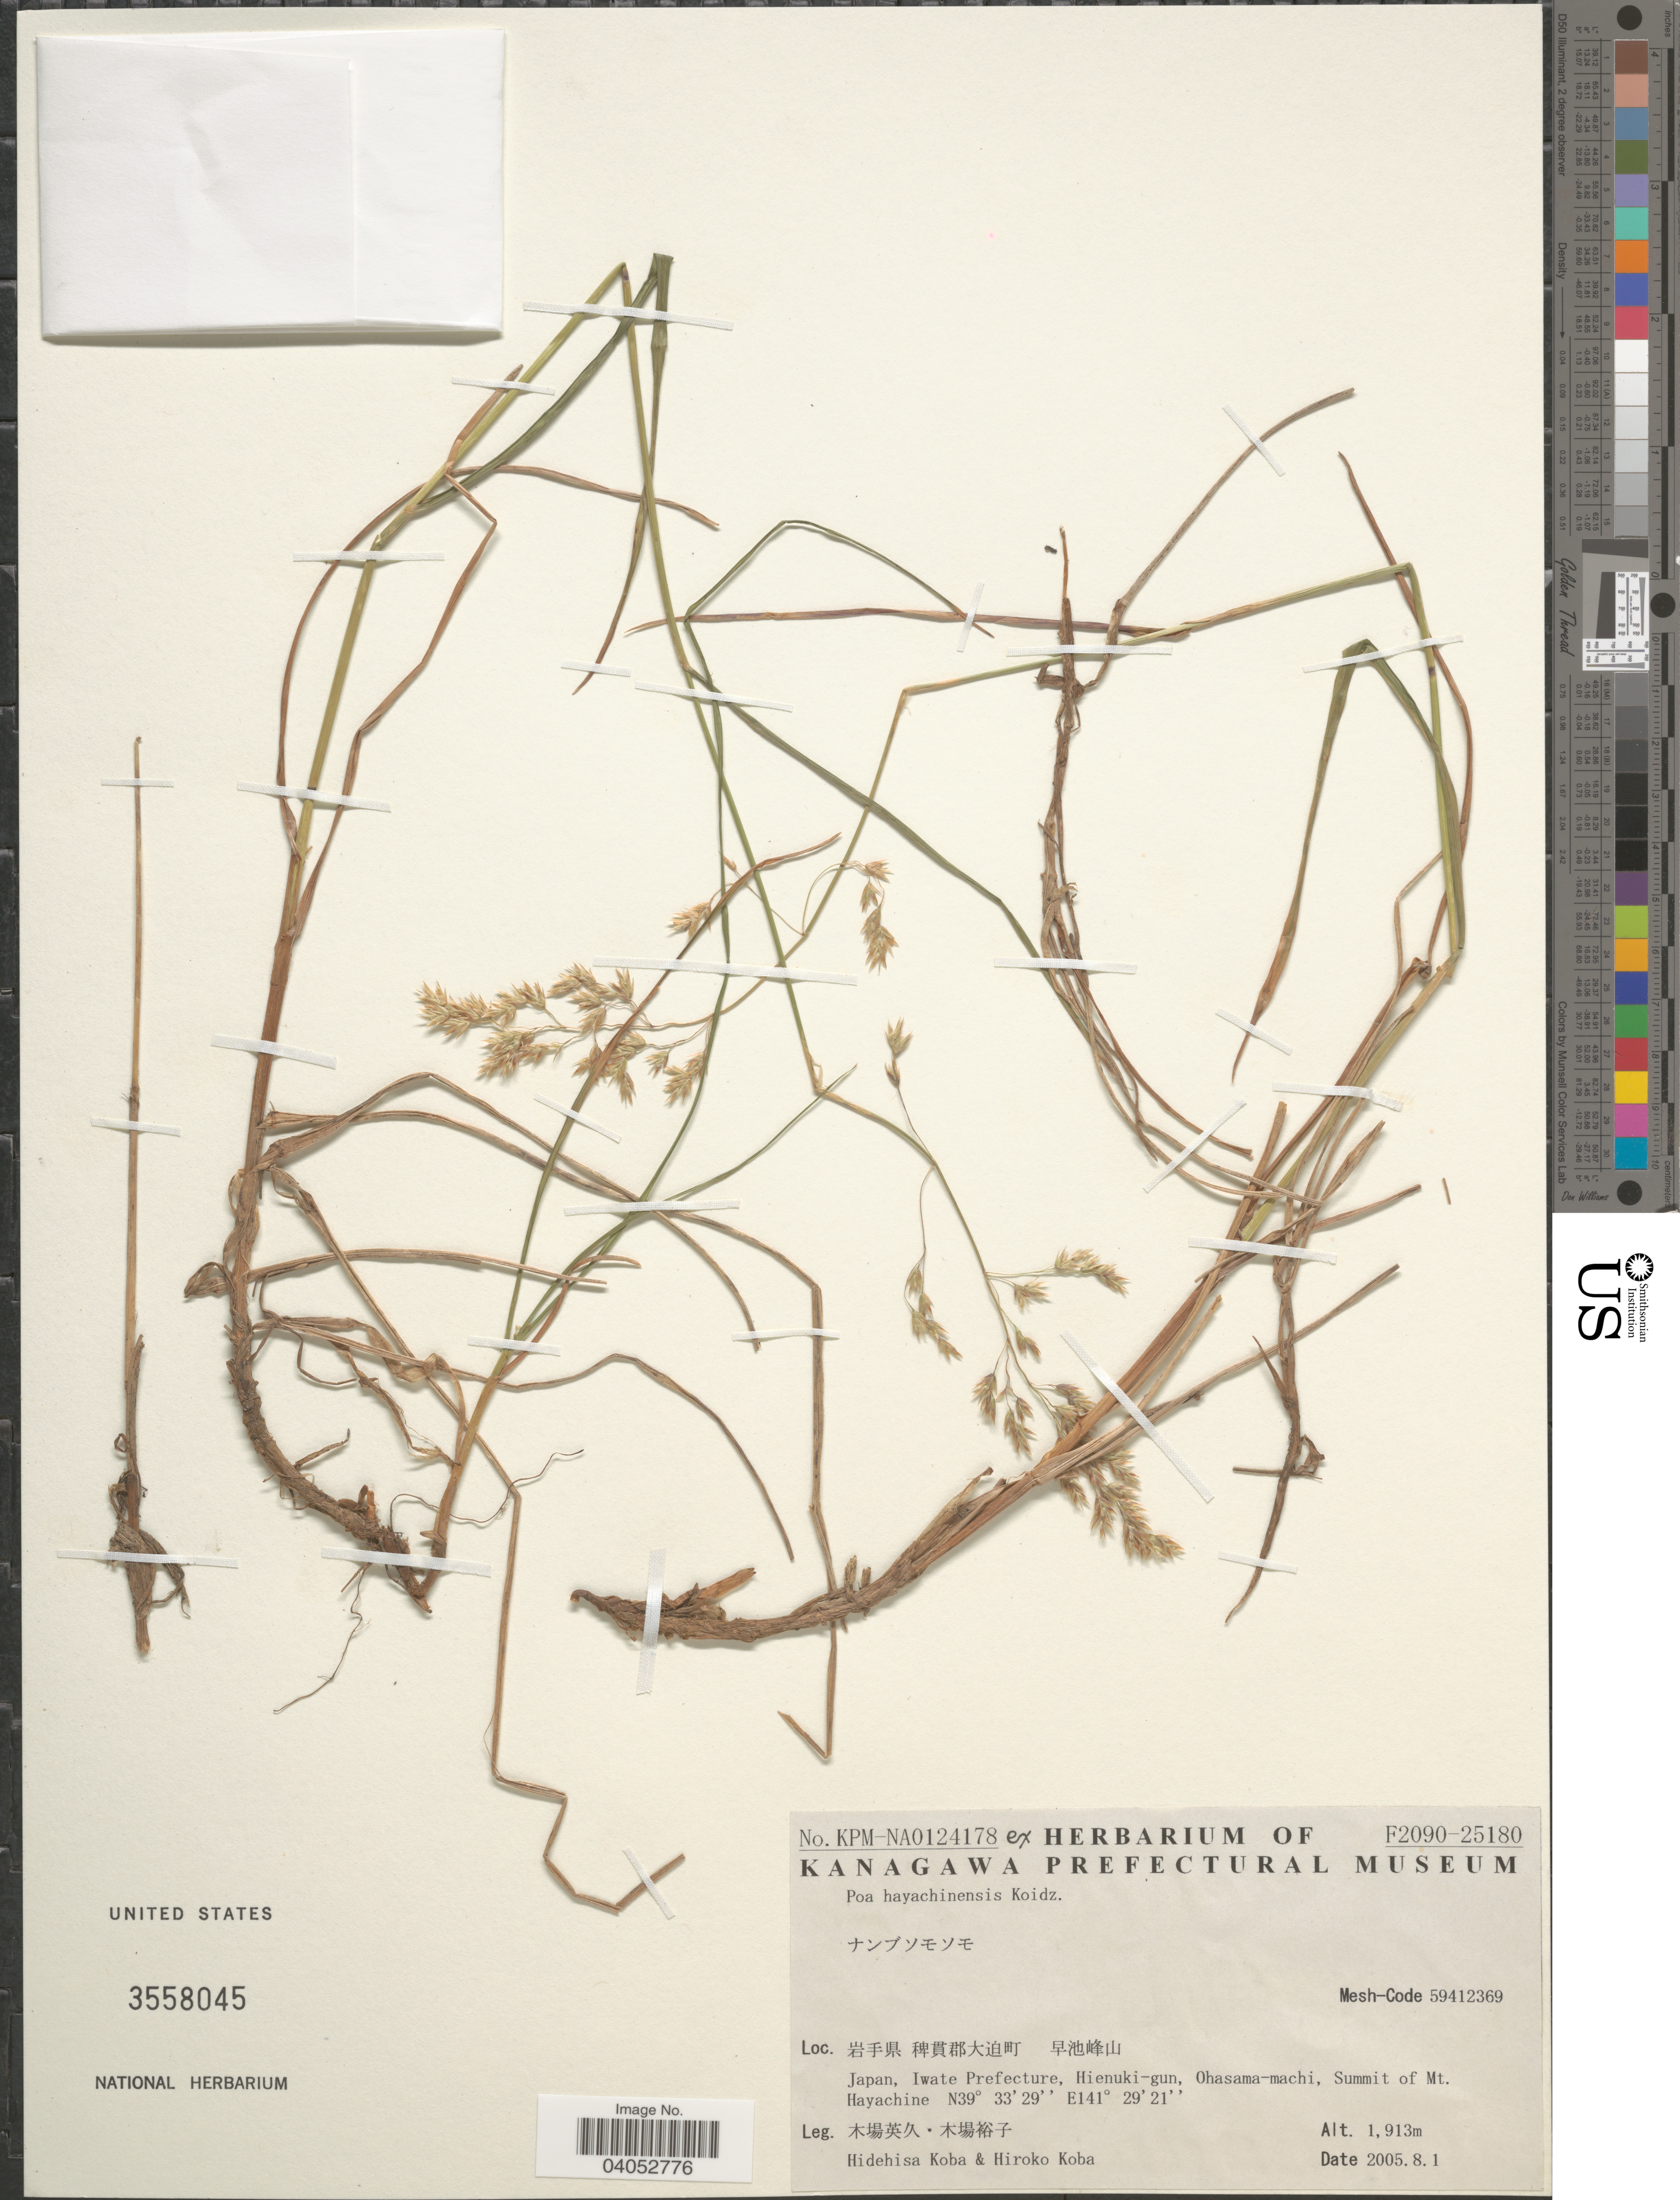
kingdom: Plantae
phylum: Tracheophyta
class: Liliopsida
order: Poales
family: Poaceae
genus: Dupontiopsis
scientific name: Dupontiopsis hayachinensis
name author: (Koidz.) Soreng et al.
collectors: H. Koba & H. Koba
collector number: KPM-NA0124178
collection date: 2005-08-01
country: Japan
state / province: Iwate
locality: X. Iwate Prefecture, Hienuki-gun, Ohasama-machi, Summit of Mt. Hayachine.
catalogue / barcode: US 3558045